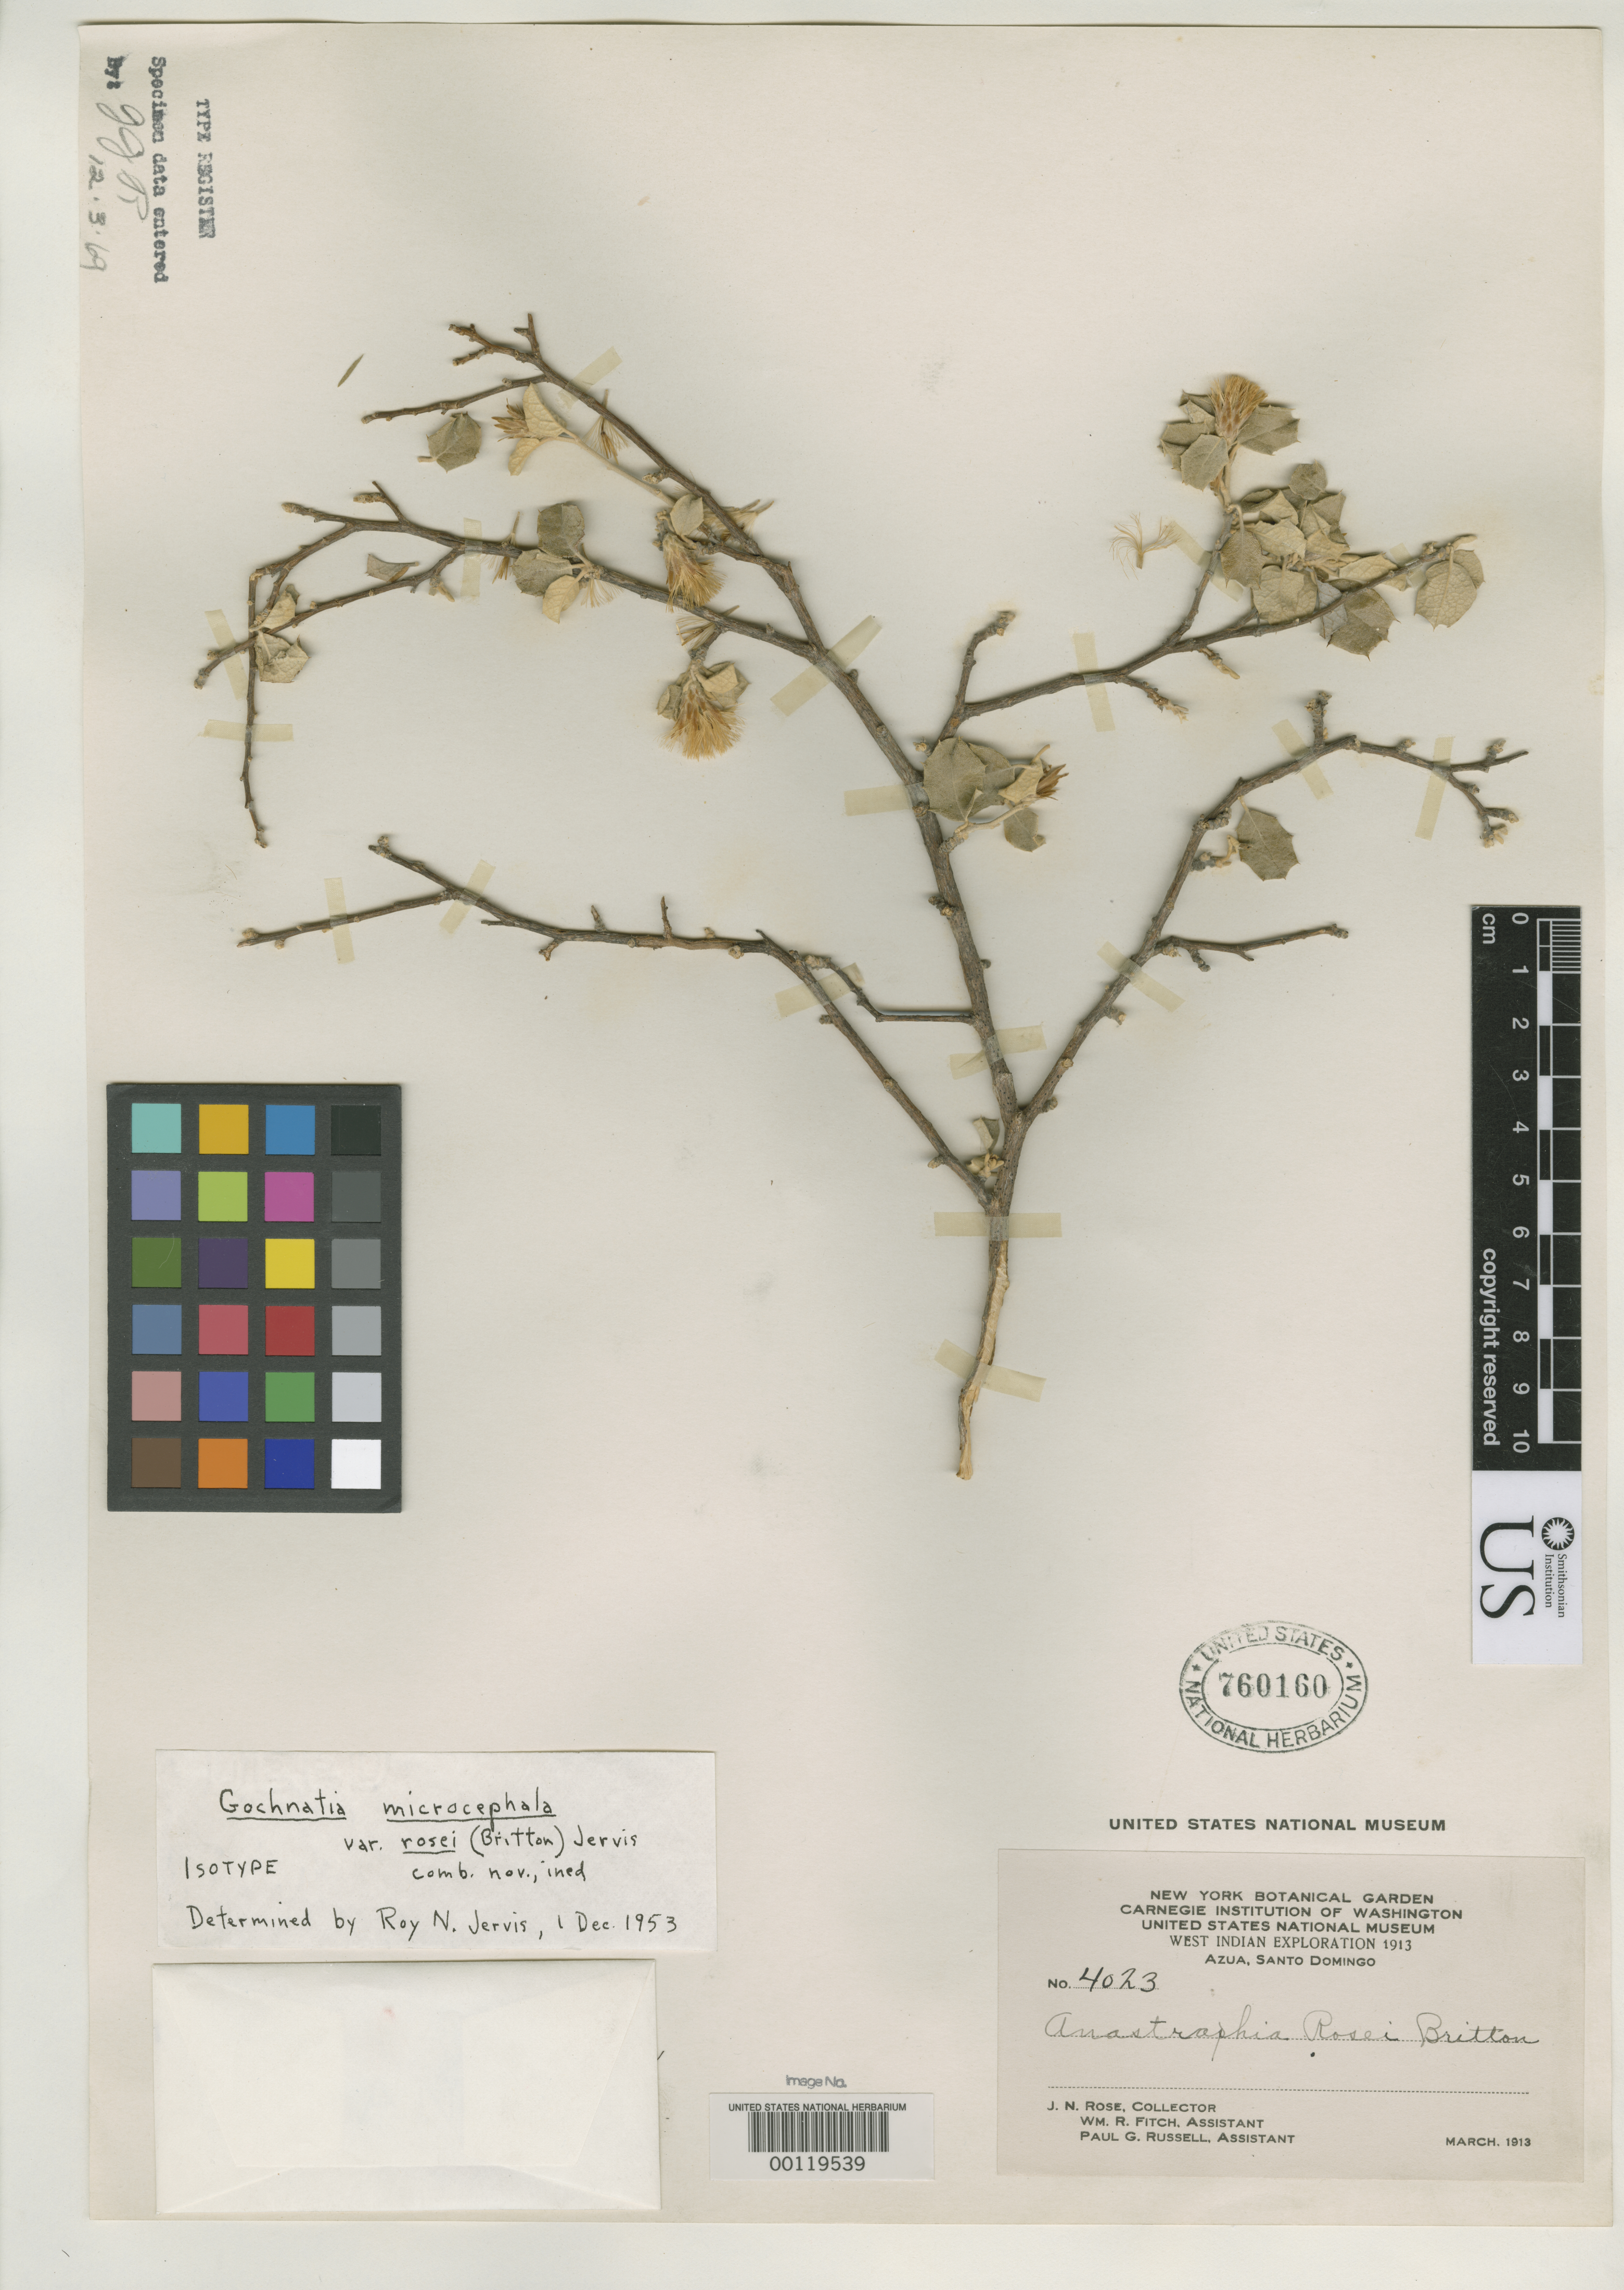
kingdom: Plantae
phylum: Tracheophyta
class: Magnoliopsida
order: Asterales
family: Asteraceae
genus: Anastraphia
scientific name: Anastraphia rosei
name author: Britton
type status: Isotype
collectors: J. N. Rose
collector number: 4023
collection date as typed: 18 Mar 1913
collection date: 1913-03-18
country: Dominican Republic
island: Hispaniola Island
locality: Azua.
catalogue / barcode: US 760160